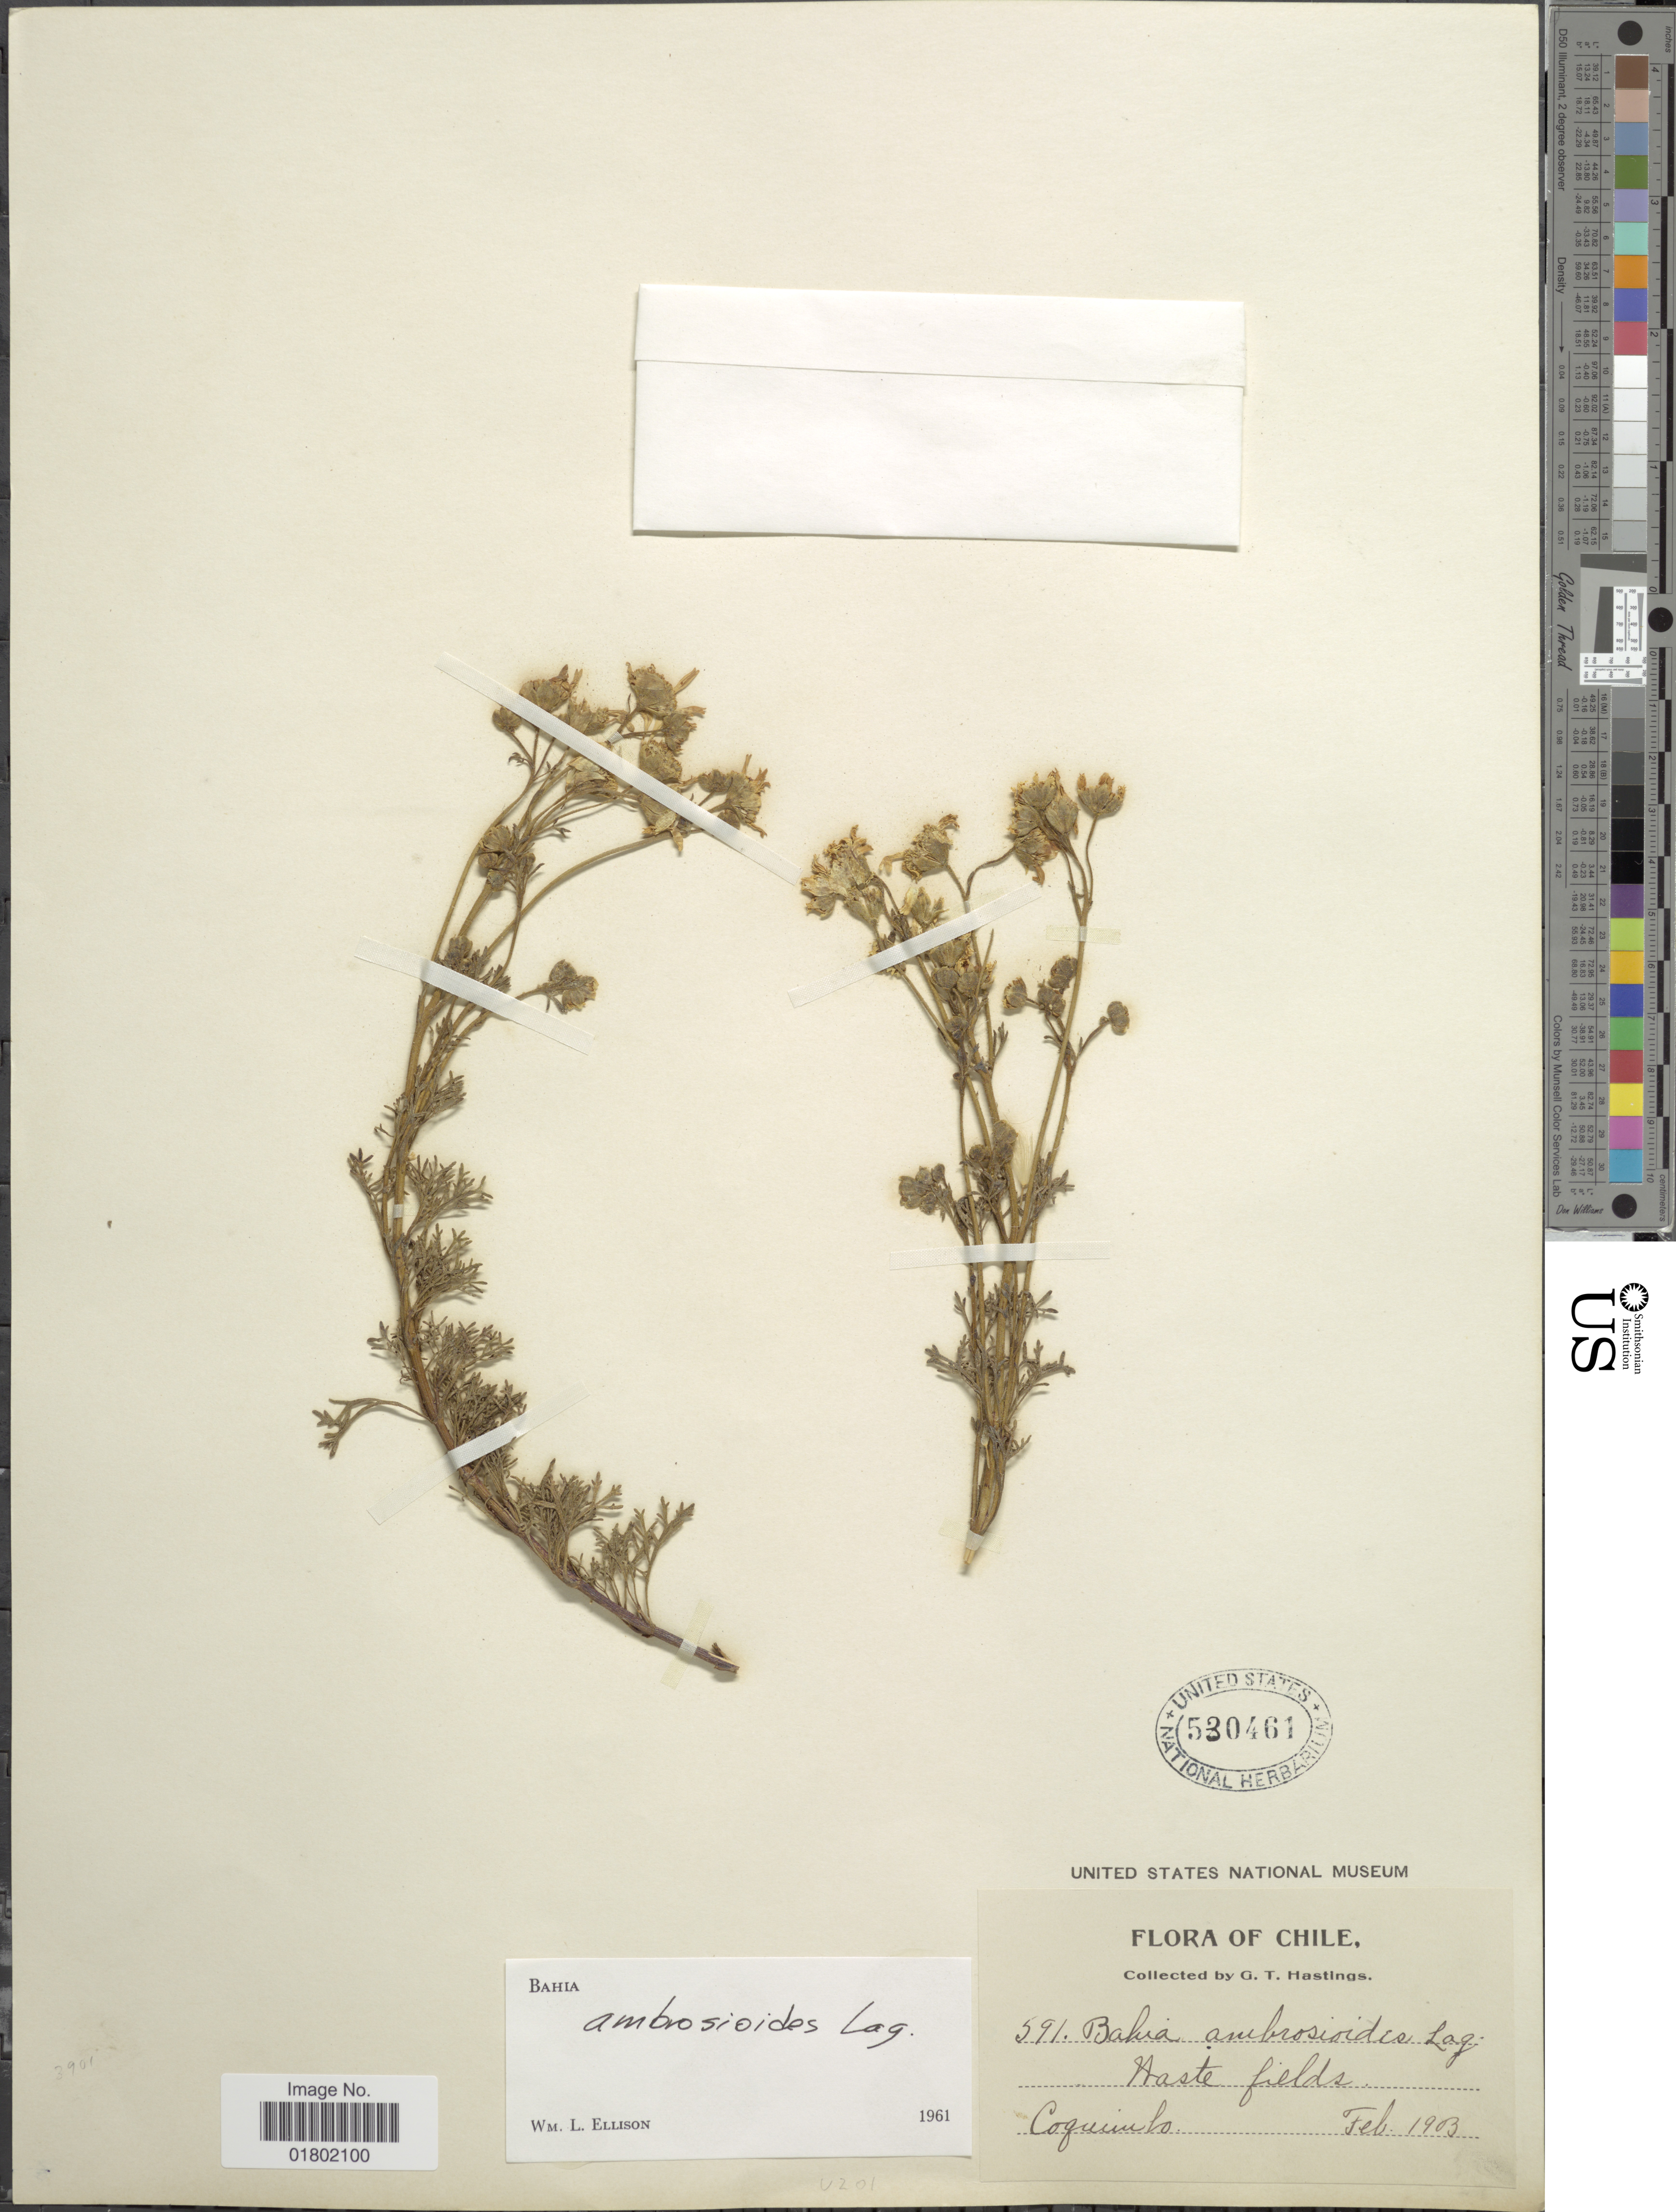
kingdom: Plantae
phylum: Tracheophyta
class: Magnoliopsida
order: Asterales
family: Asteraceae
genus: Bahia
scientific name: Bahia ambrosioides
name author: Lag.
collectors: G. Hastings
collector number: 591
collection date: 1903-02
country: Chile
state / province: Coquimbo (IV)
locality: Waste fields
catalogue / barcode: US 530461